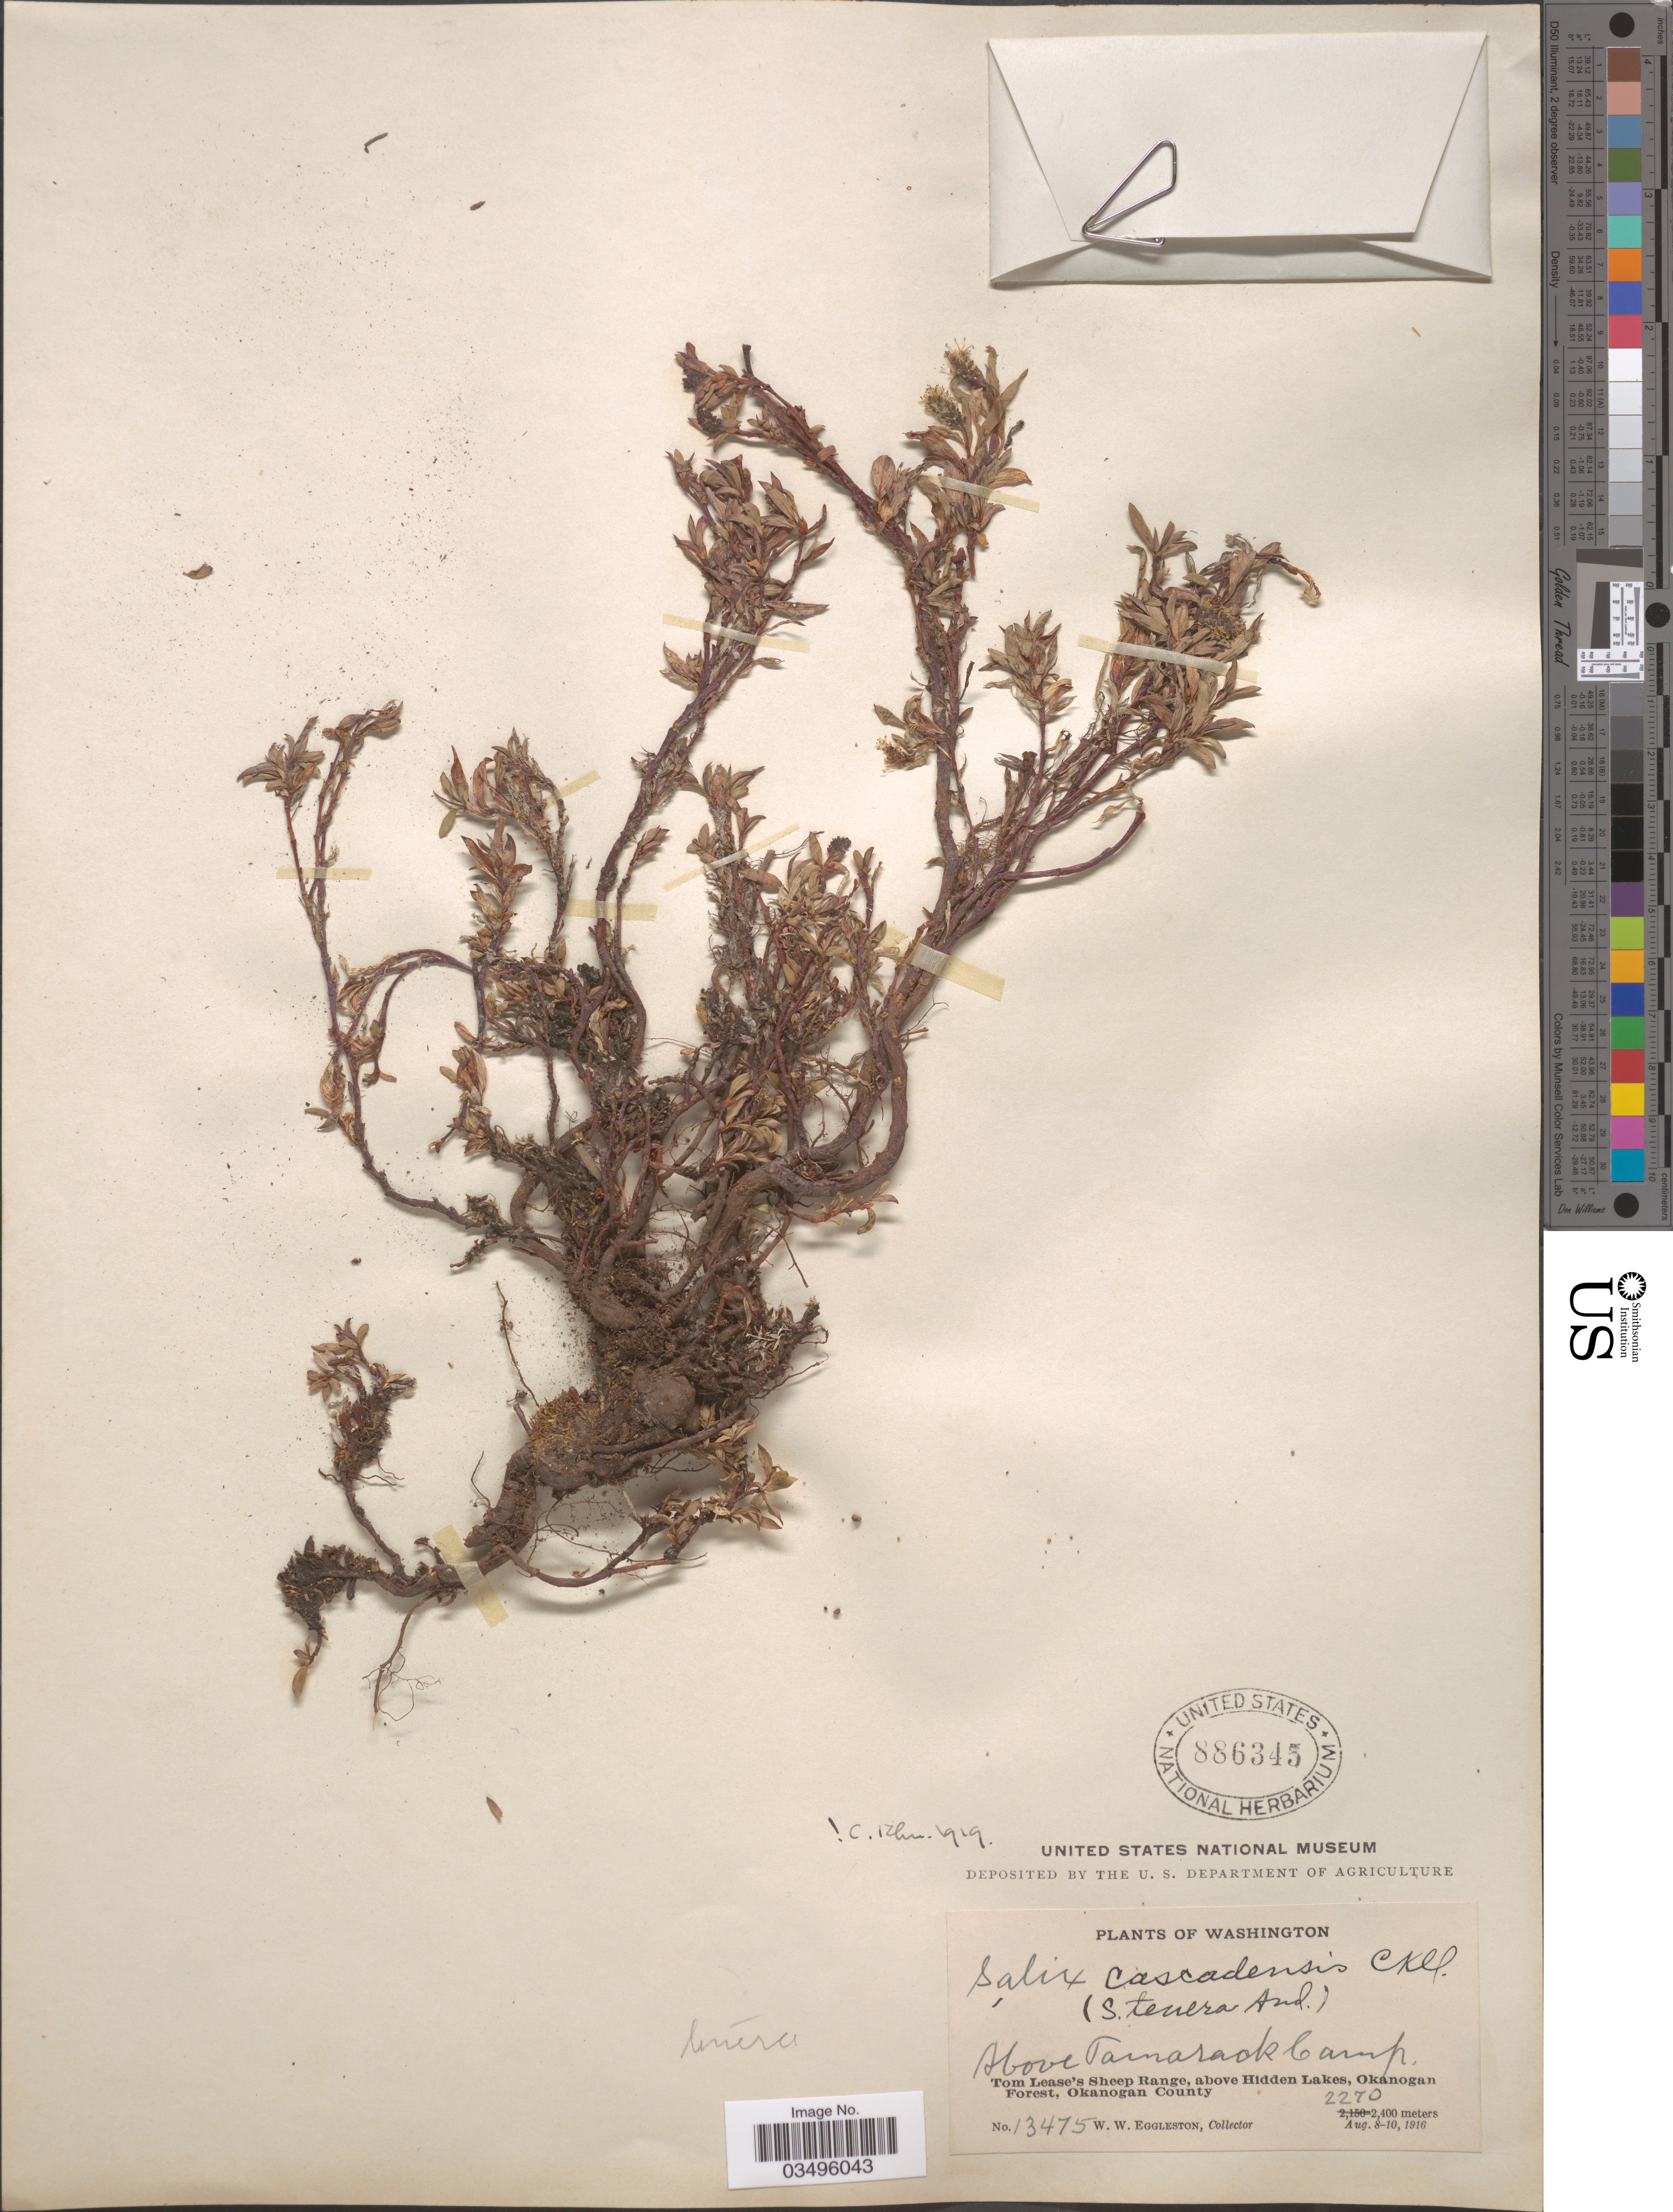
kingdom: Plantae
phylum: Tracheophyta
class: Magnoliopsida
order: Malpighiales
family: Salicaceae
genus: Salix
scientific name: Salix cascadensis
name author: Cockerell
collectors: W. W. Eggleston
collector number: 13475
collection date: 1916-08-08/1916-08-10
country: United States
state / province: Washington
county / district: Okanogan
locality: Above Tamarack Camp. Tom Lease's Sheep Range, above Hidden Lakes, Okanogan Forest, Okanogan County.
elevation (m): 2270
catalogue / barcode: US 886345